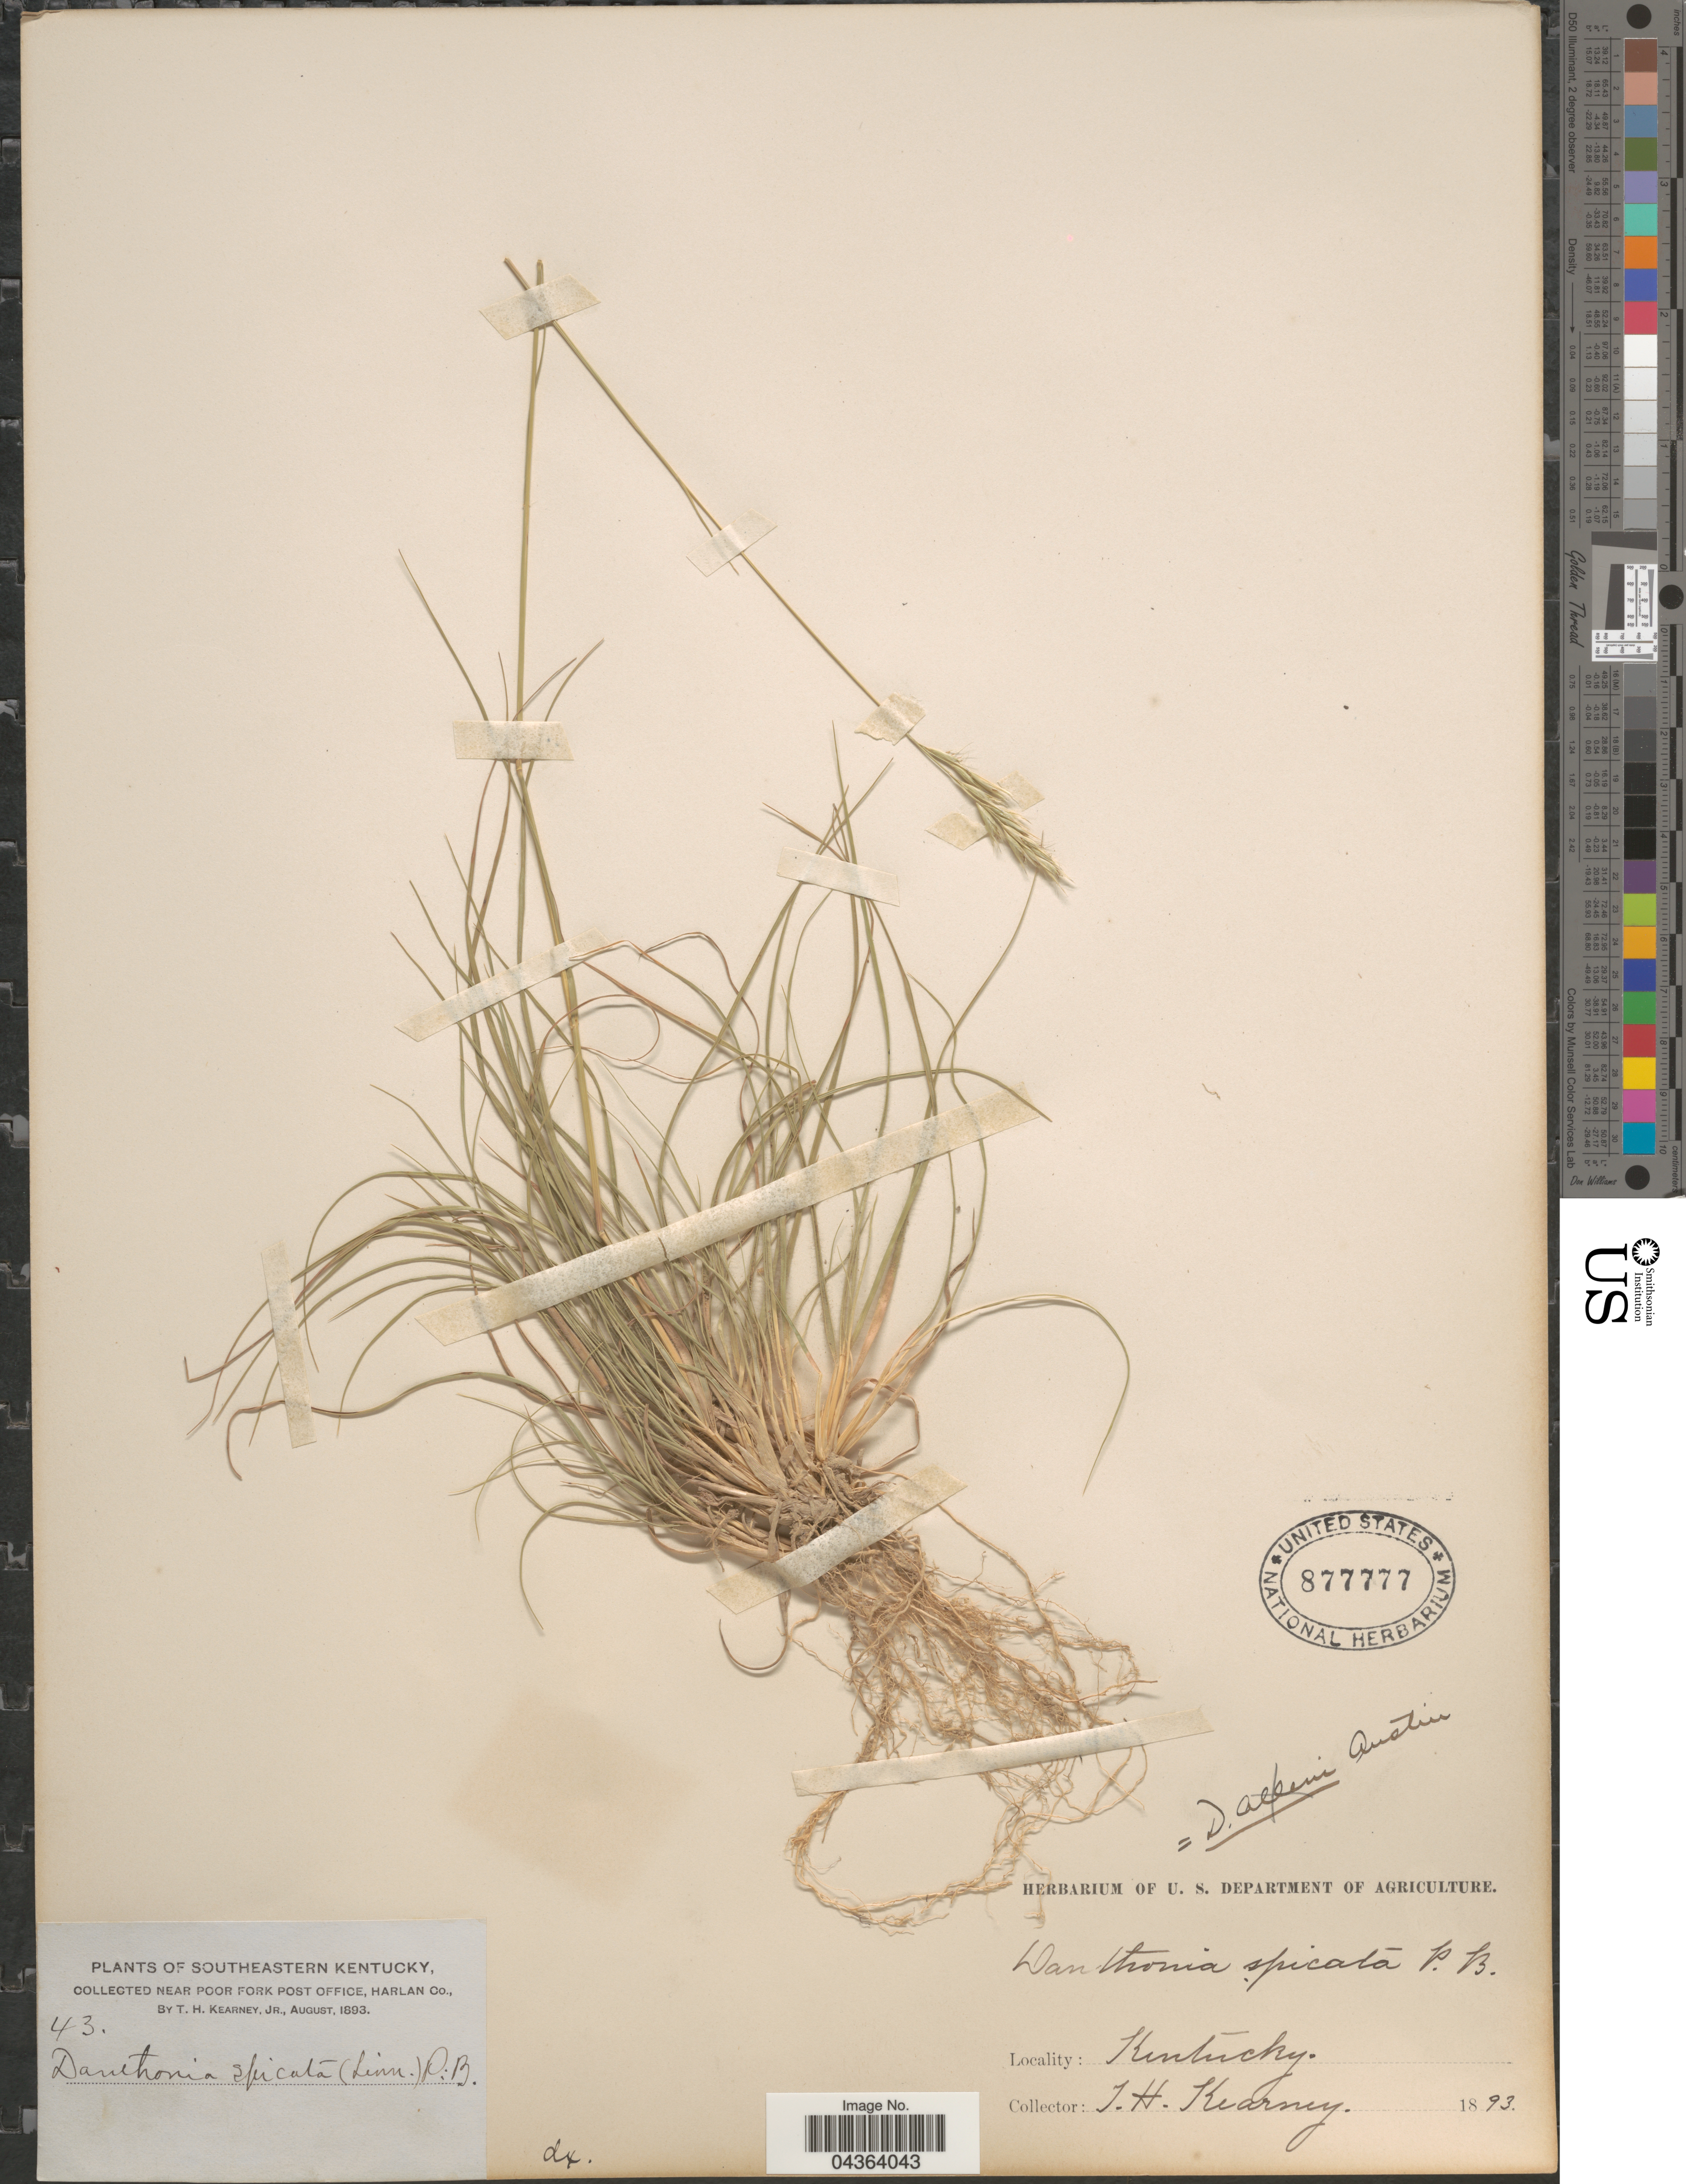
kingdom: Plantae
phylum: Tracheophyta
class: Liliopsida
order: Poales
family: Poaceae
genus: Danthonia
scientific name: Danthonia spicata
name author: (L.) P. Beauv. ex Roem. & Schult.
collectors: T. H. Kearney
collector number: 43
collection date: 1893-08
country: United States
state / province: Kentucky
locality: Southeastern Kentucky. Near Poor Fork Post Office, Harlan Co.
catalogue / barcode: US 877777